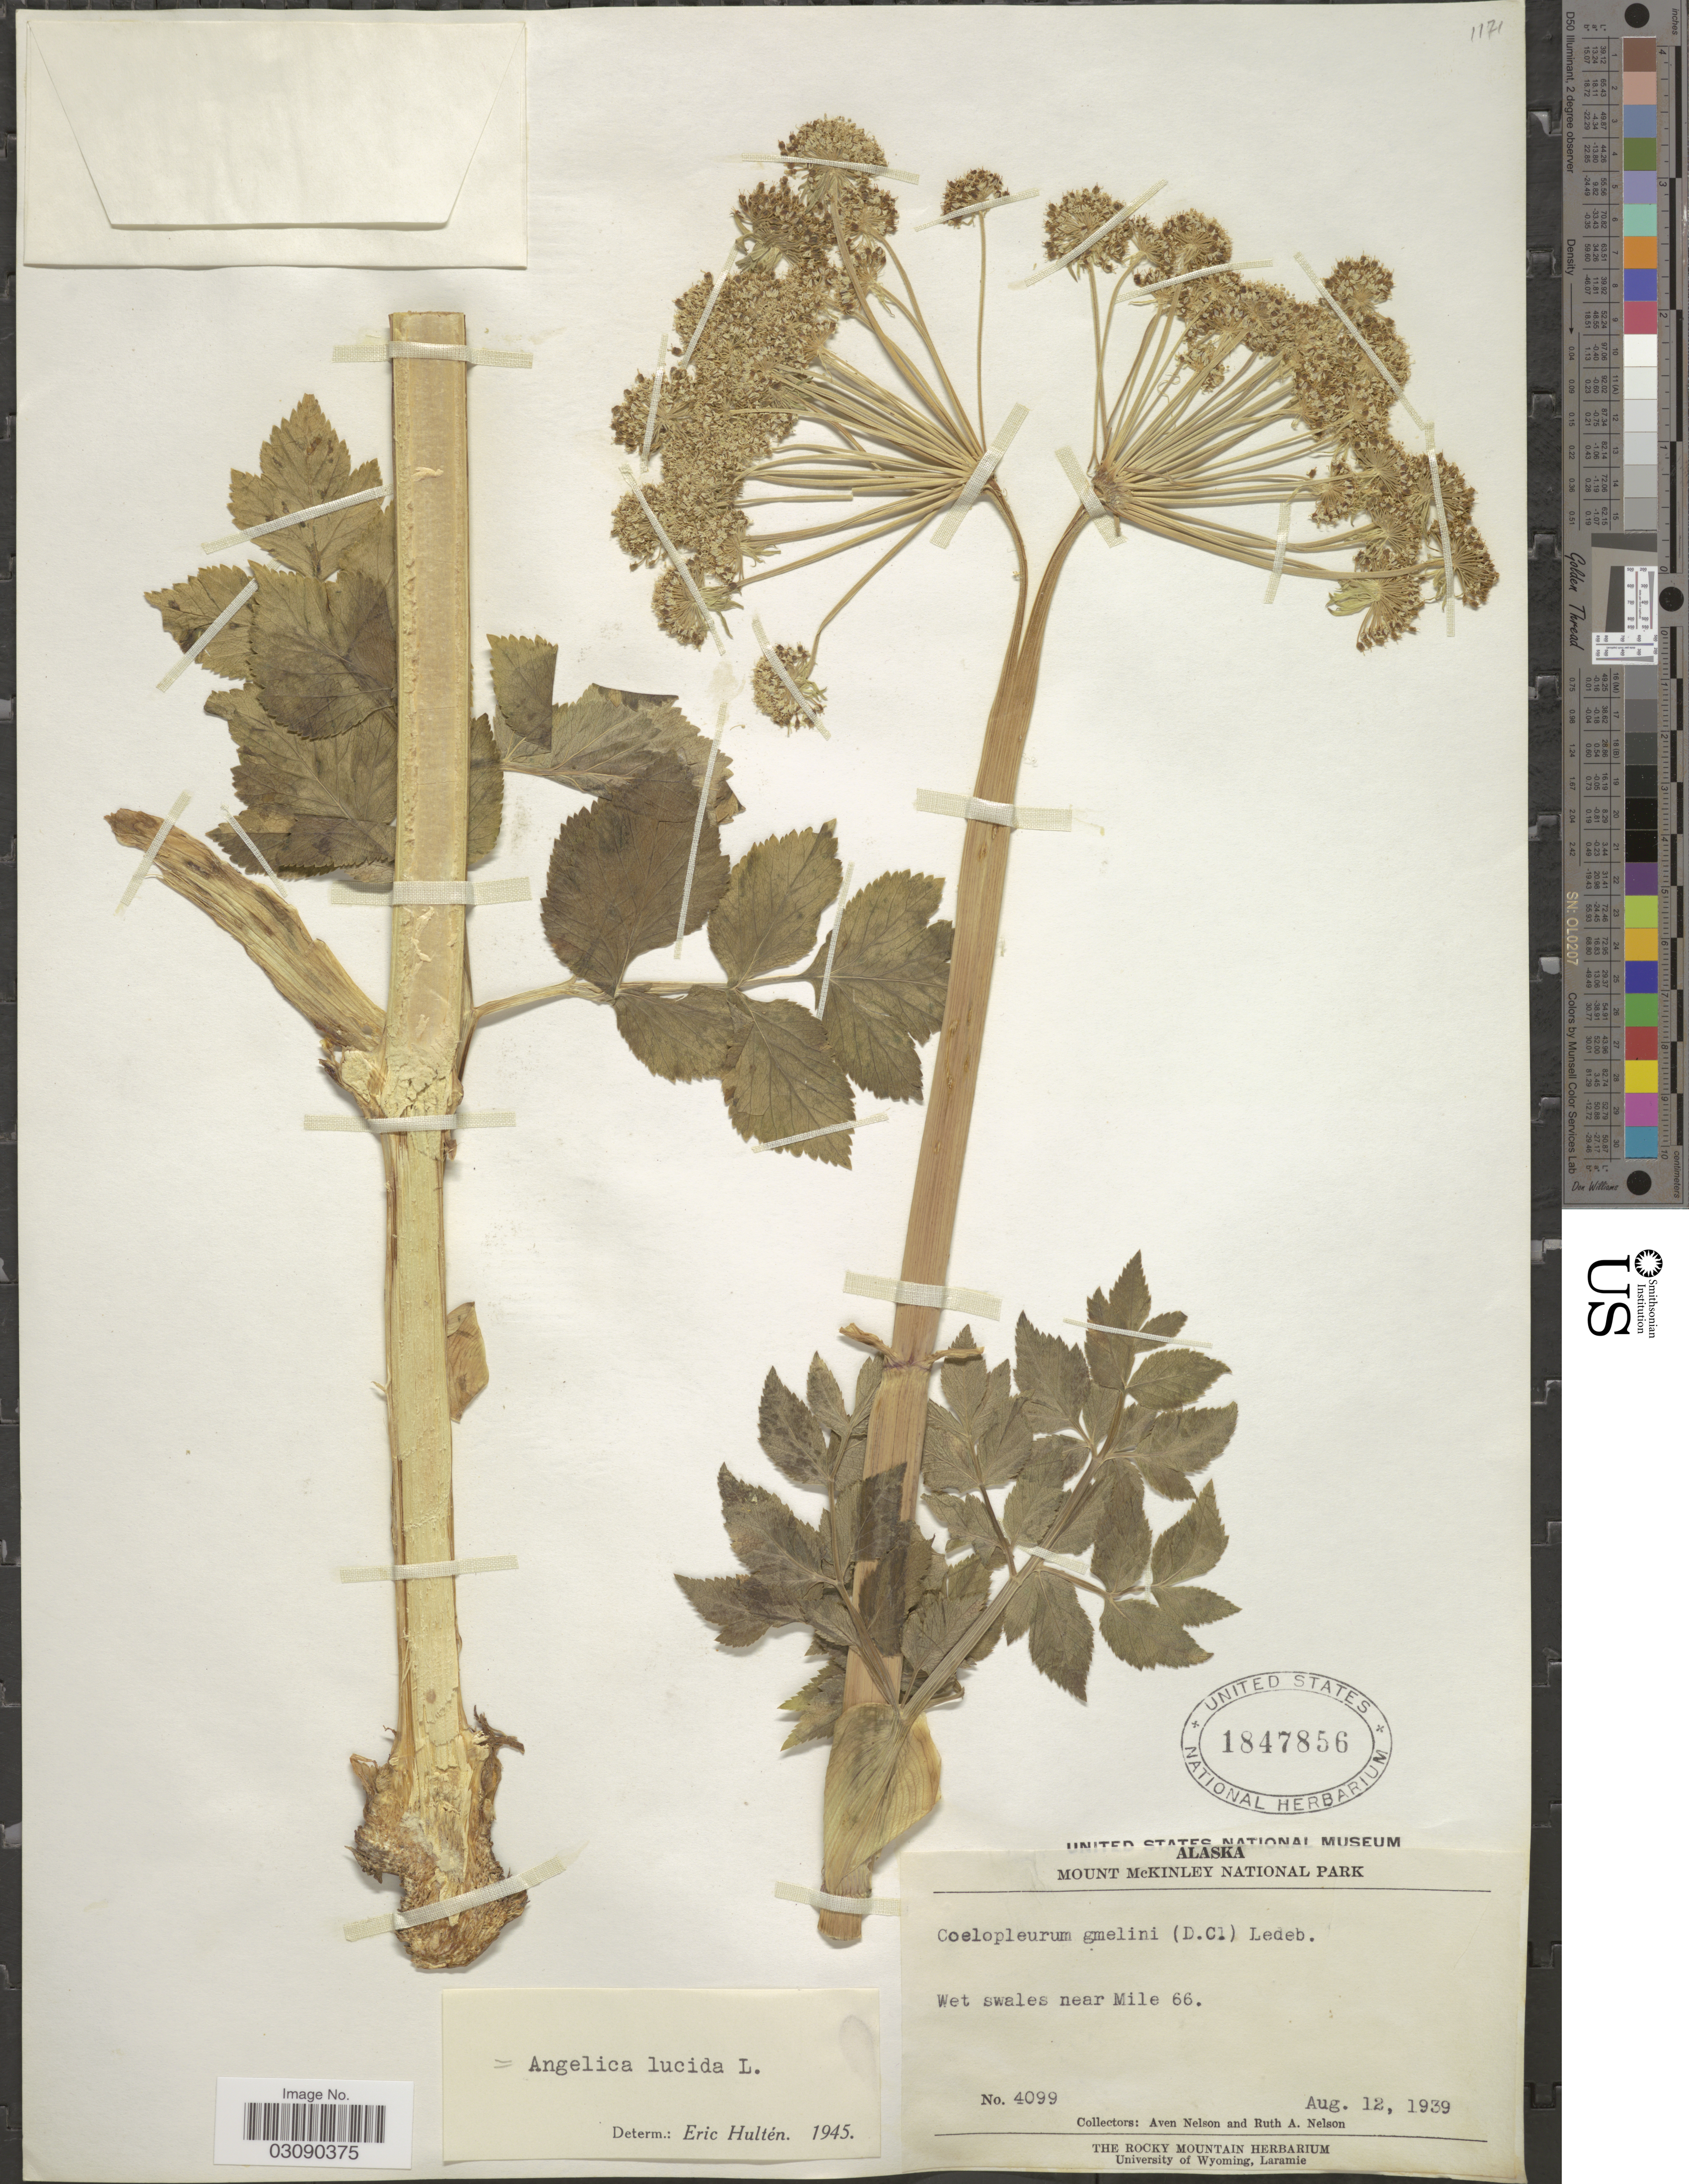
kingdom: Plantae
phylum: Tracheophyta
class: Magnoliopsida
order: Apiales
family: Apiaceae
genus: Angelica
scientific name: Angelica lucida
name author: L.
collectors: A. Nelson & R. A. Nelson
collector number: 4099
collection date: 1939-08-12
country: United States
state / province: Alaska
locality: Mount McKinley National Park, Wet swales near Mile 66.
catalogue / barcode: US 1847856